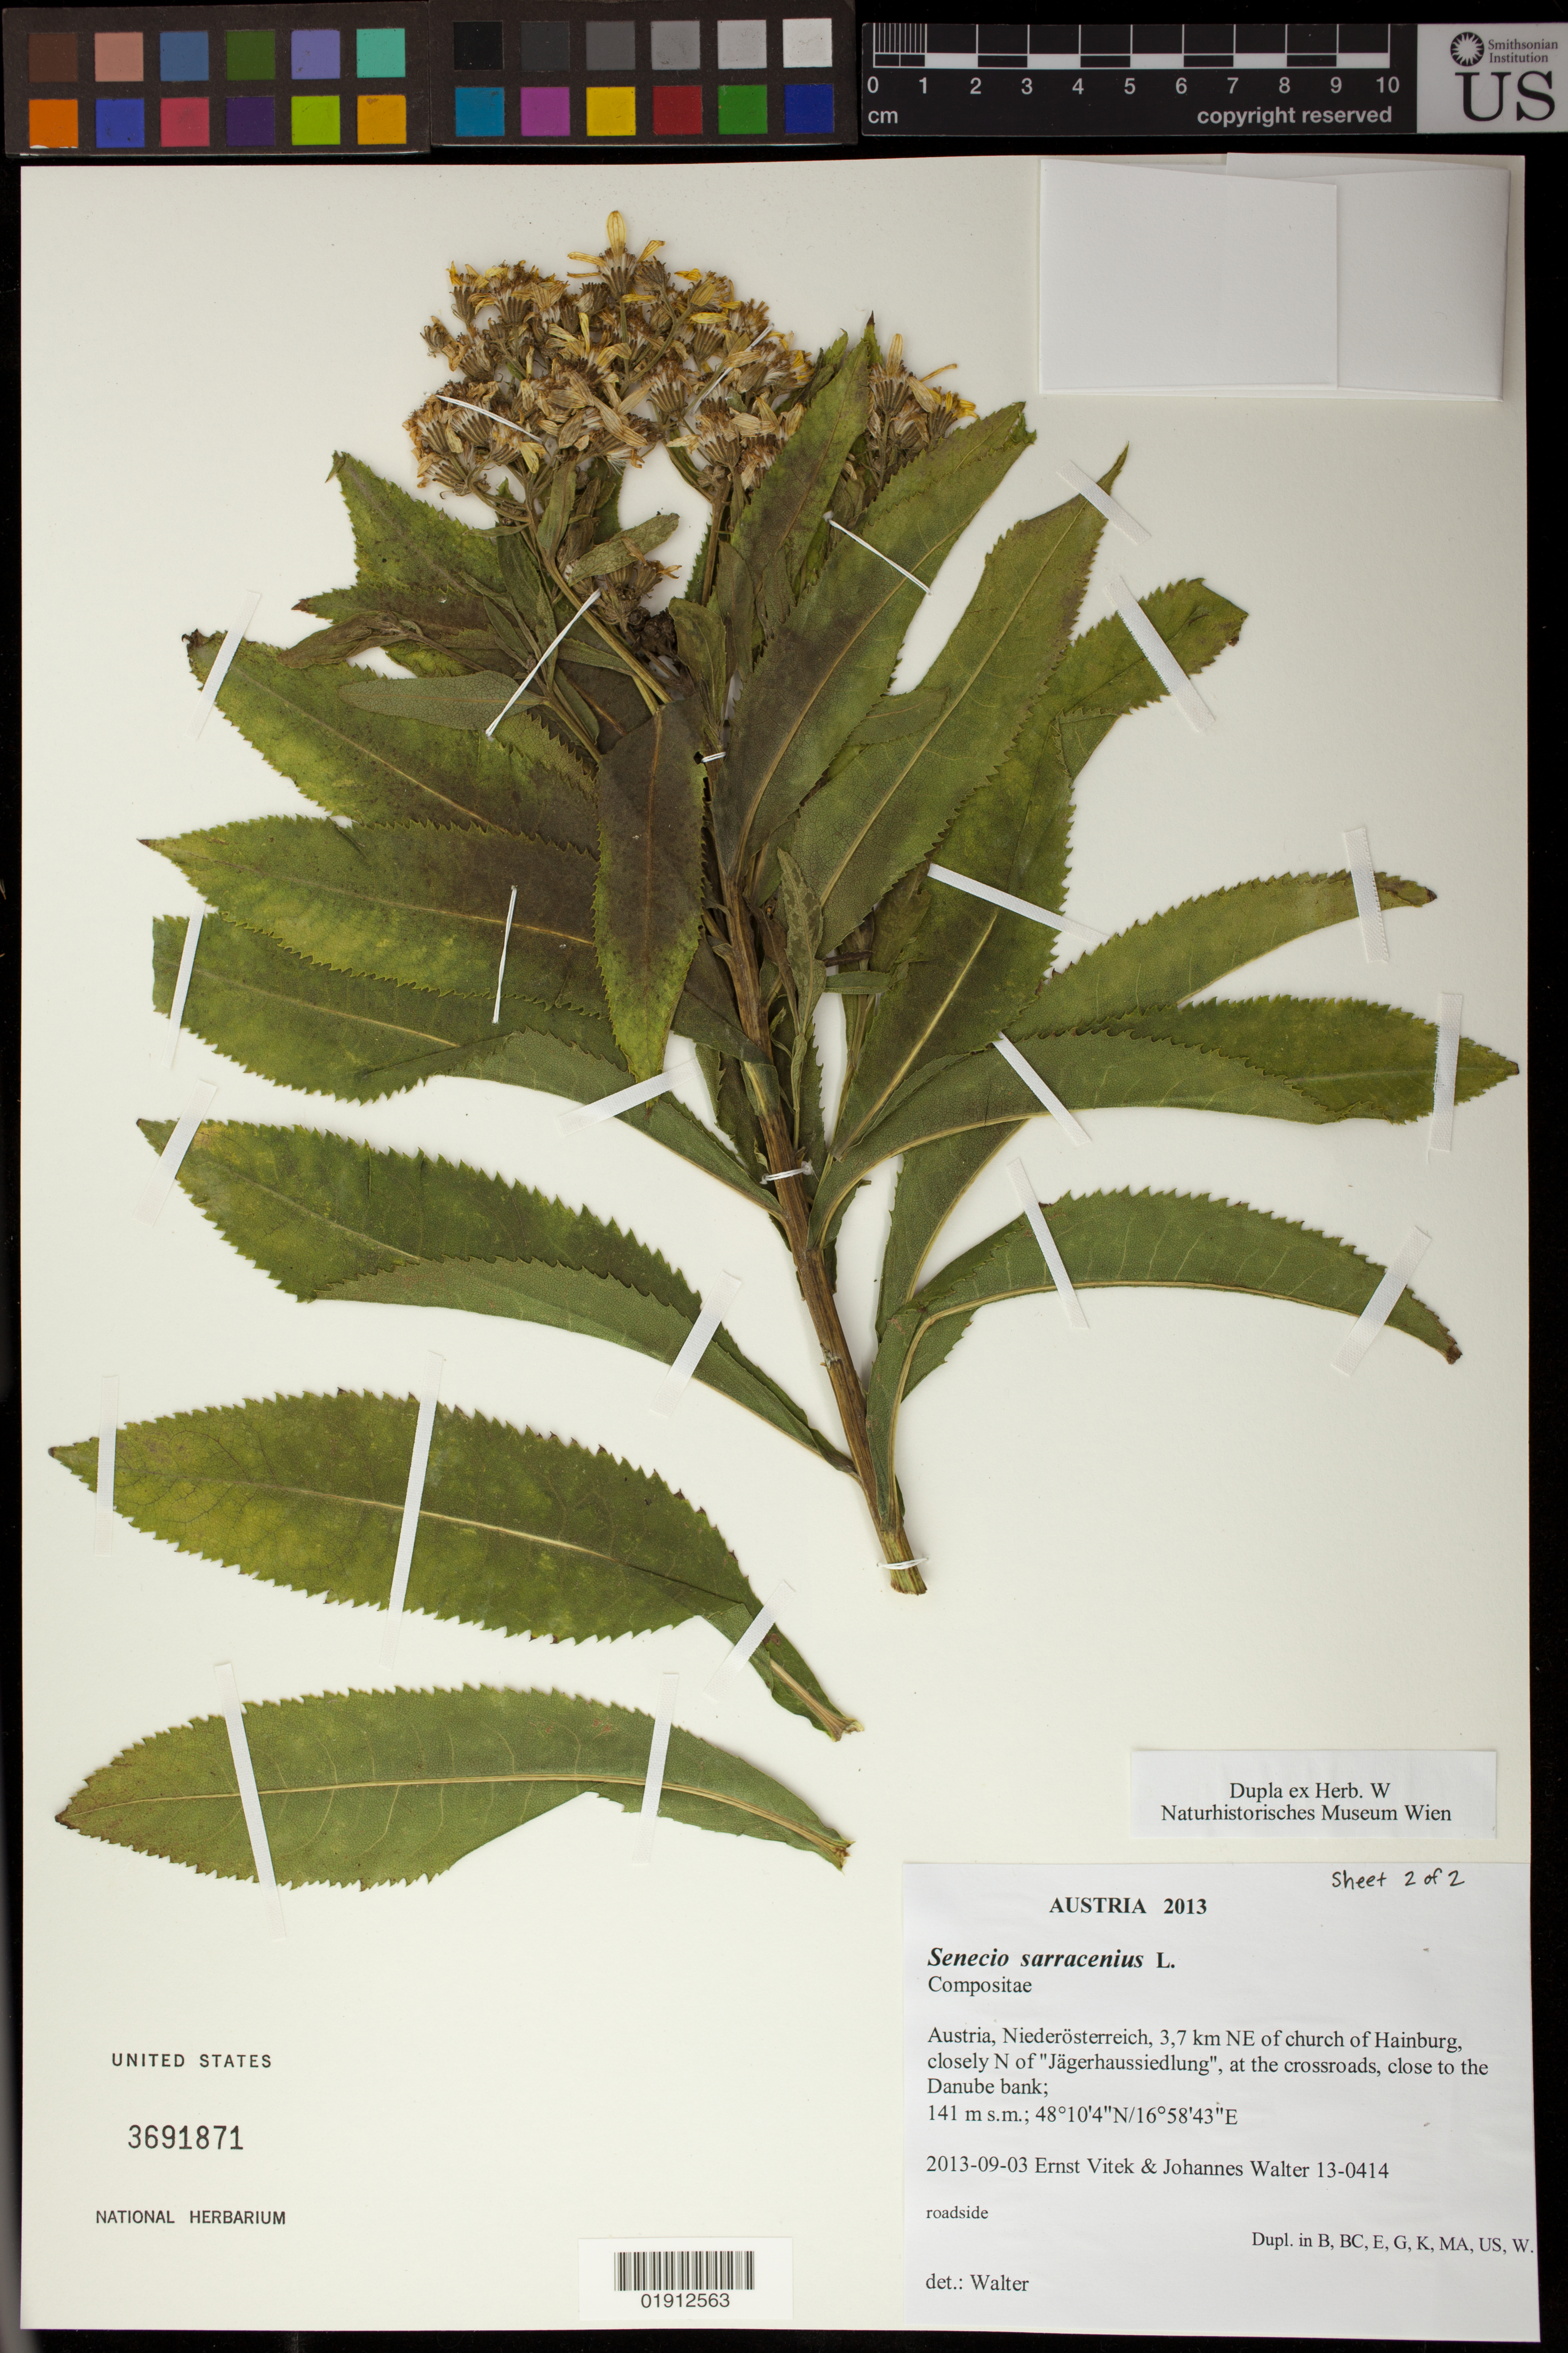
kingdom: Plantae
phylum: Tracheophyta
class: Magnoliopsida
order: Asterales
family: Asteraceae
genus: Senecio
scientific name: Senecio sarracenicus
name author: L.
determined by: Walter, J.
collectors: E. Vitek & J. Walter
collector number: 13-0414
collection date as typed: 2013-09-03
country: Austria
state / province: Niederosterreich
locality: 3.7 km NE of church of Hainburg, closely N of "Jägerhaussiedlung", at the crossroads, close to the Danube bank.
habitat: roadside.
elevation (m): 141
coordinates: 48 10 4 N, 16 58 43 E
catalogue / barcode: US 3691871